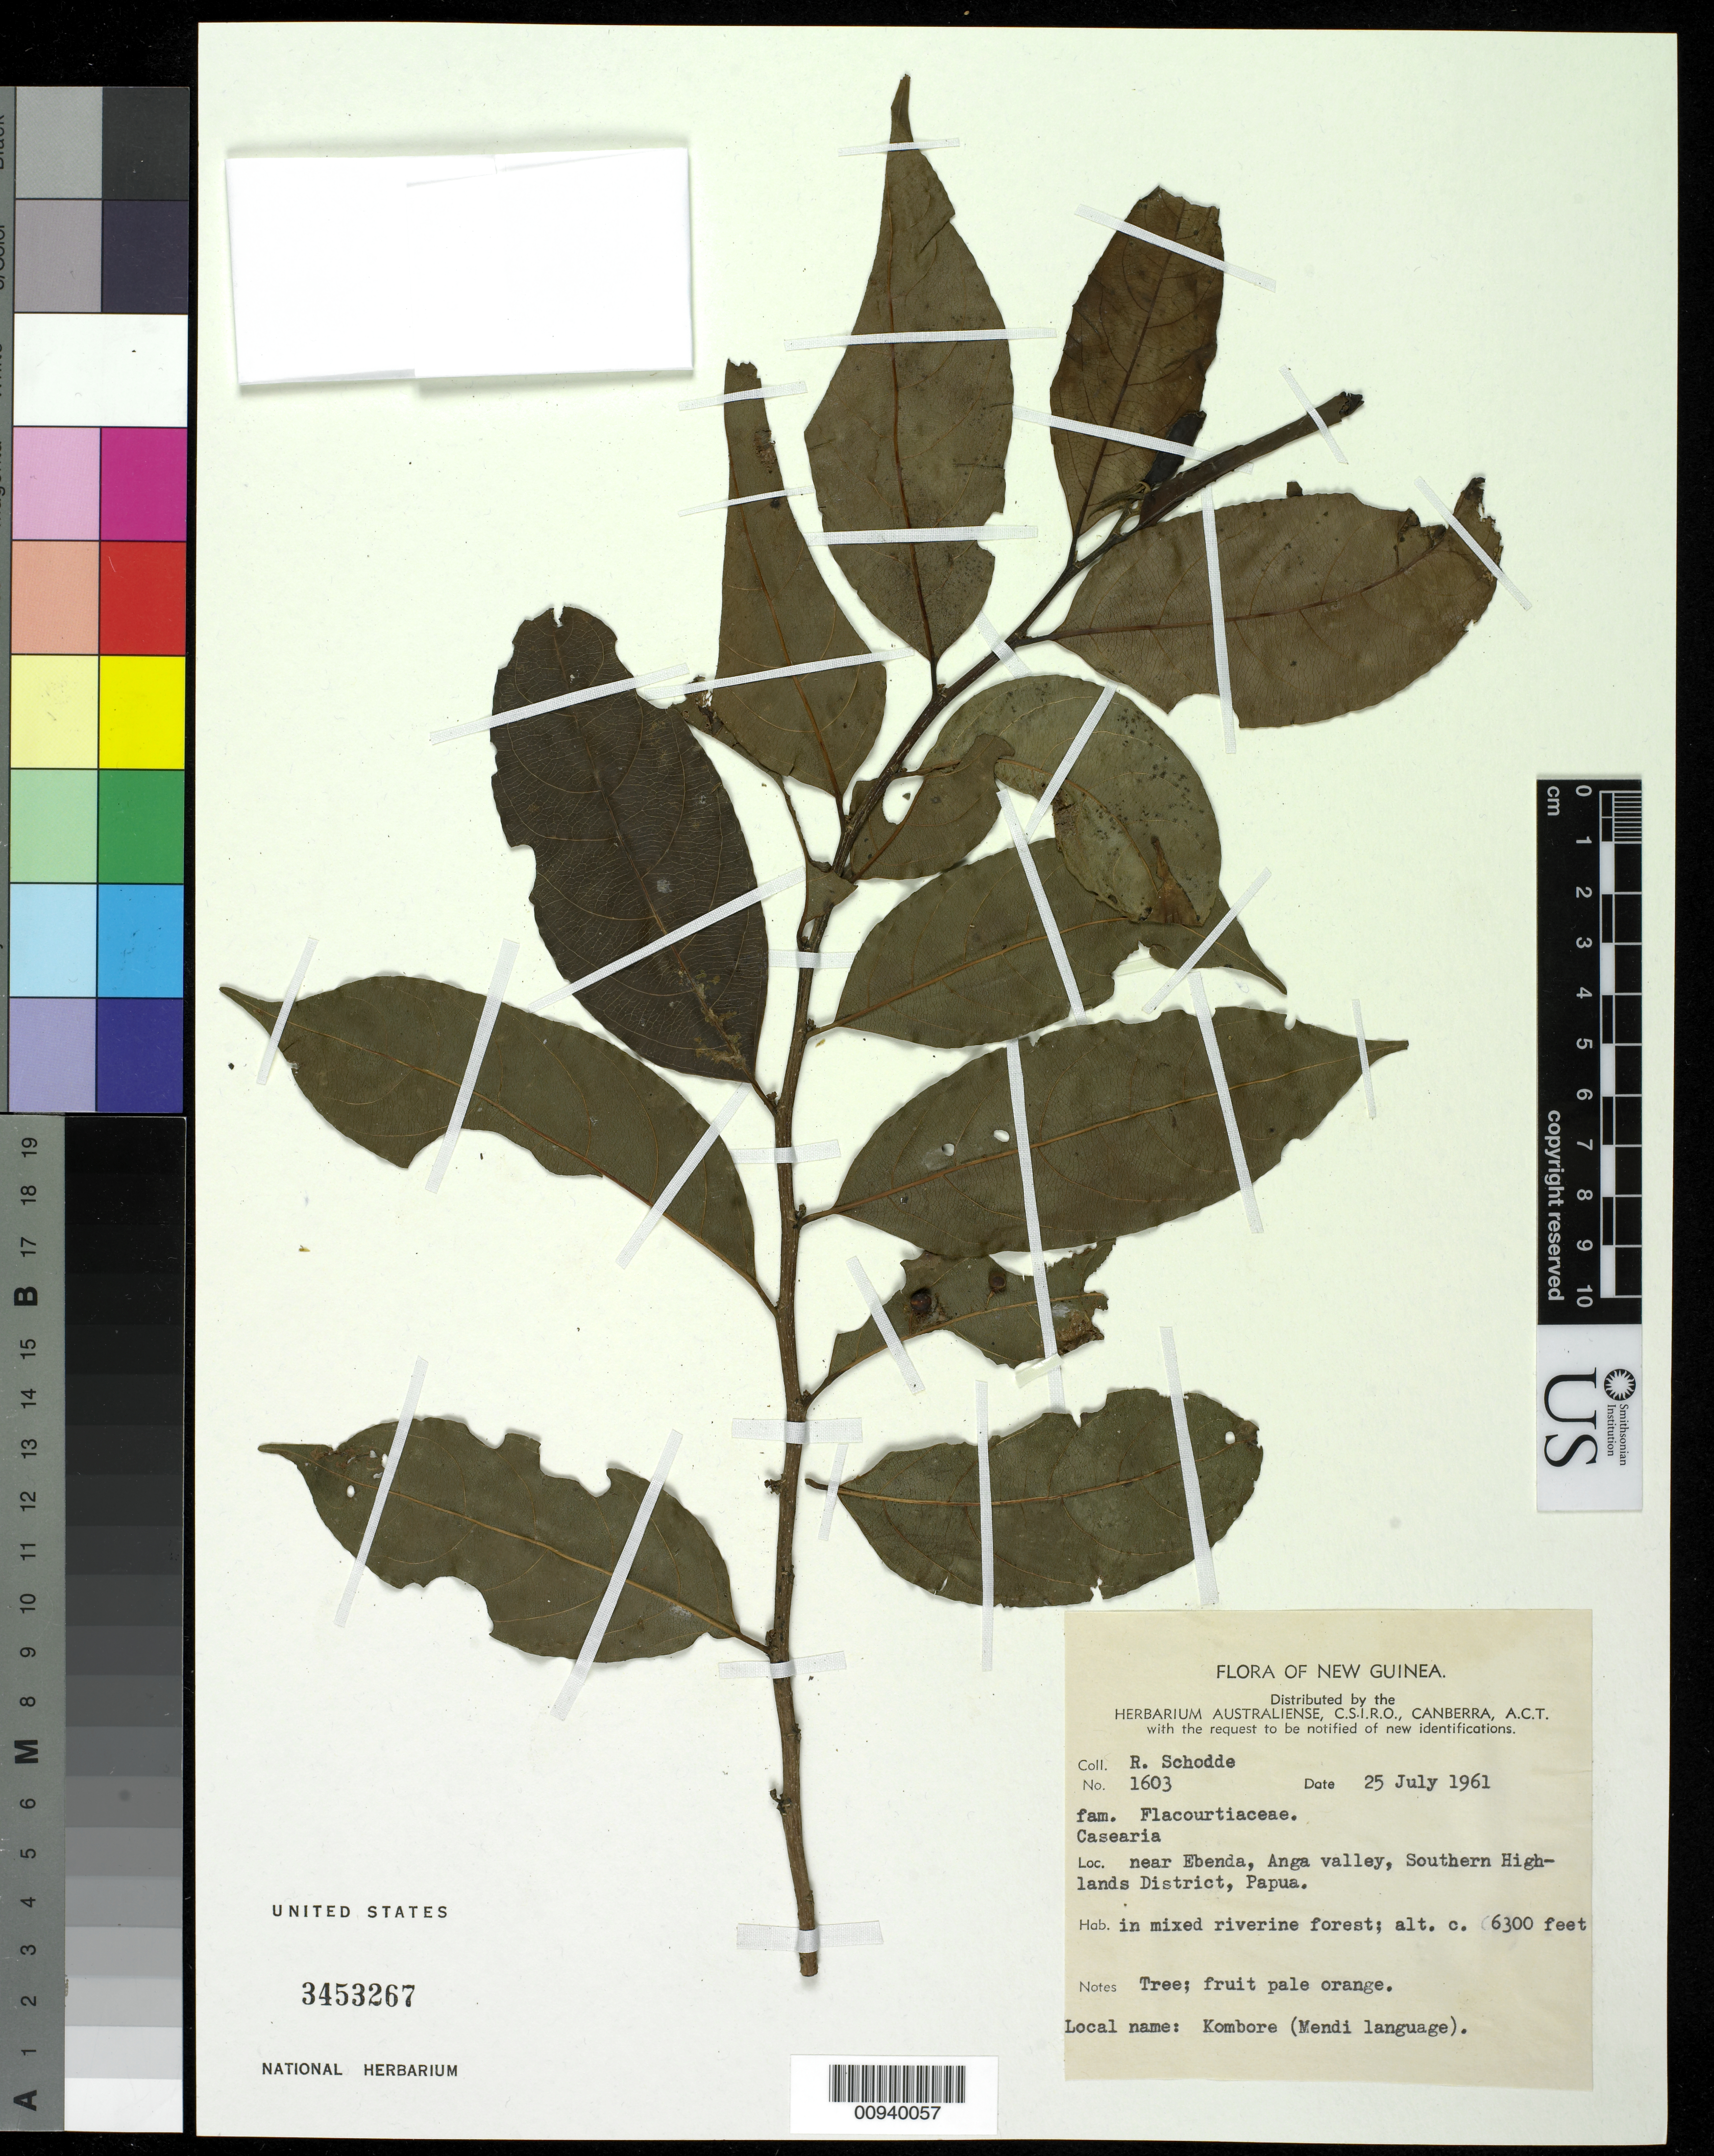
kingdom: Plantae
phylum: Tracheophyta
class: Magnoliopsida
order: Malpighiales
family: Salicaceae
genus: Casearia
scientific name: Casearia pachyphylla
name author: Gilg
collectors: R. Schodde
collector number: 1603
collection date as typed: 25 Jul 1961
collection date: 1961-07-25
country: Papua New Guinea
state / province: Southern Highlands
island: New Guinea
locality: Near Ebenda, Anga Valley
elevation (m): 1920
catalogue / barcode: US 3453267